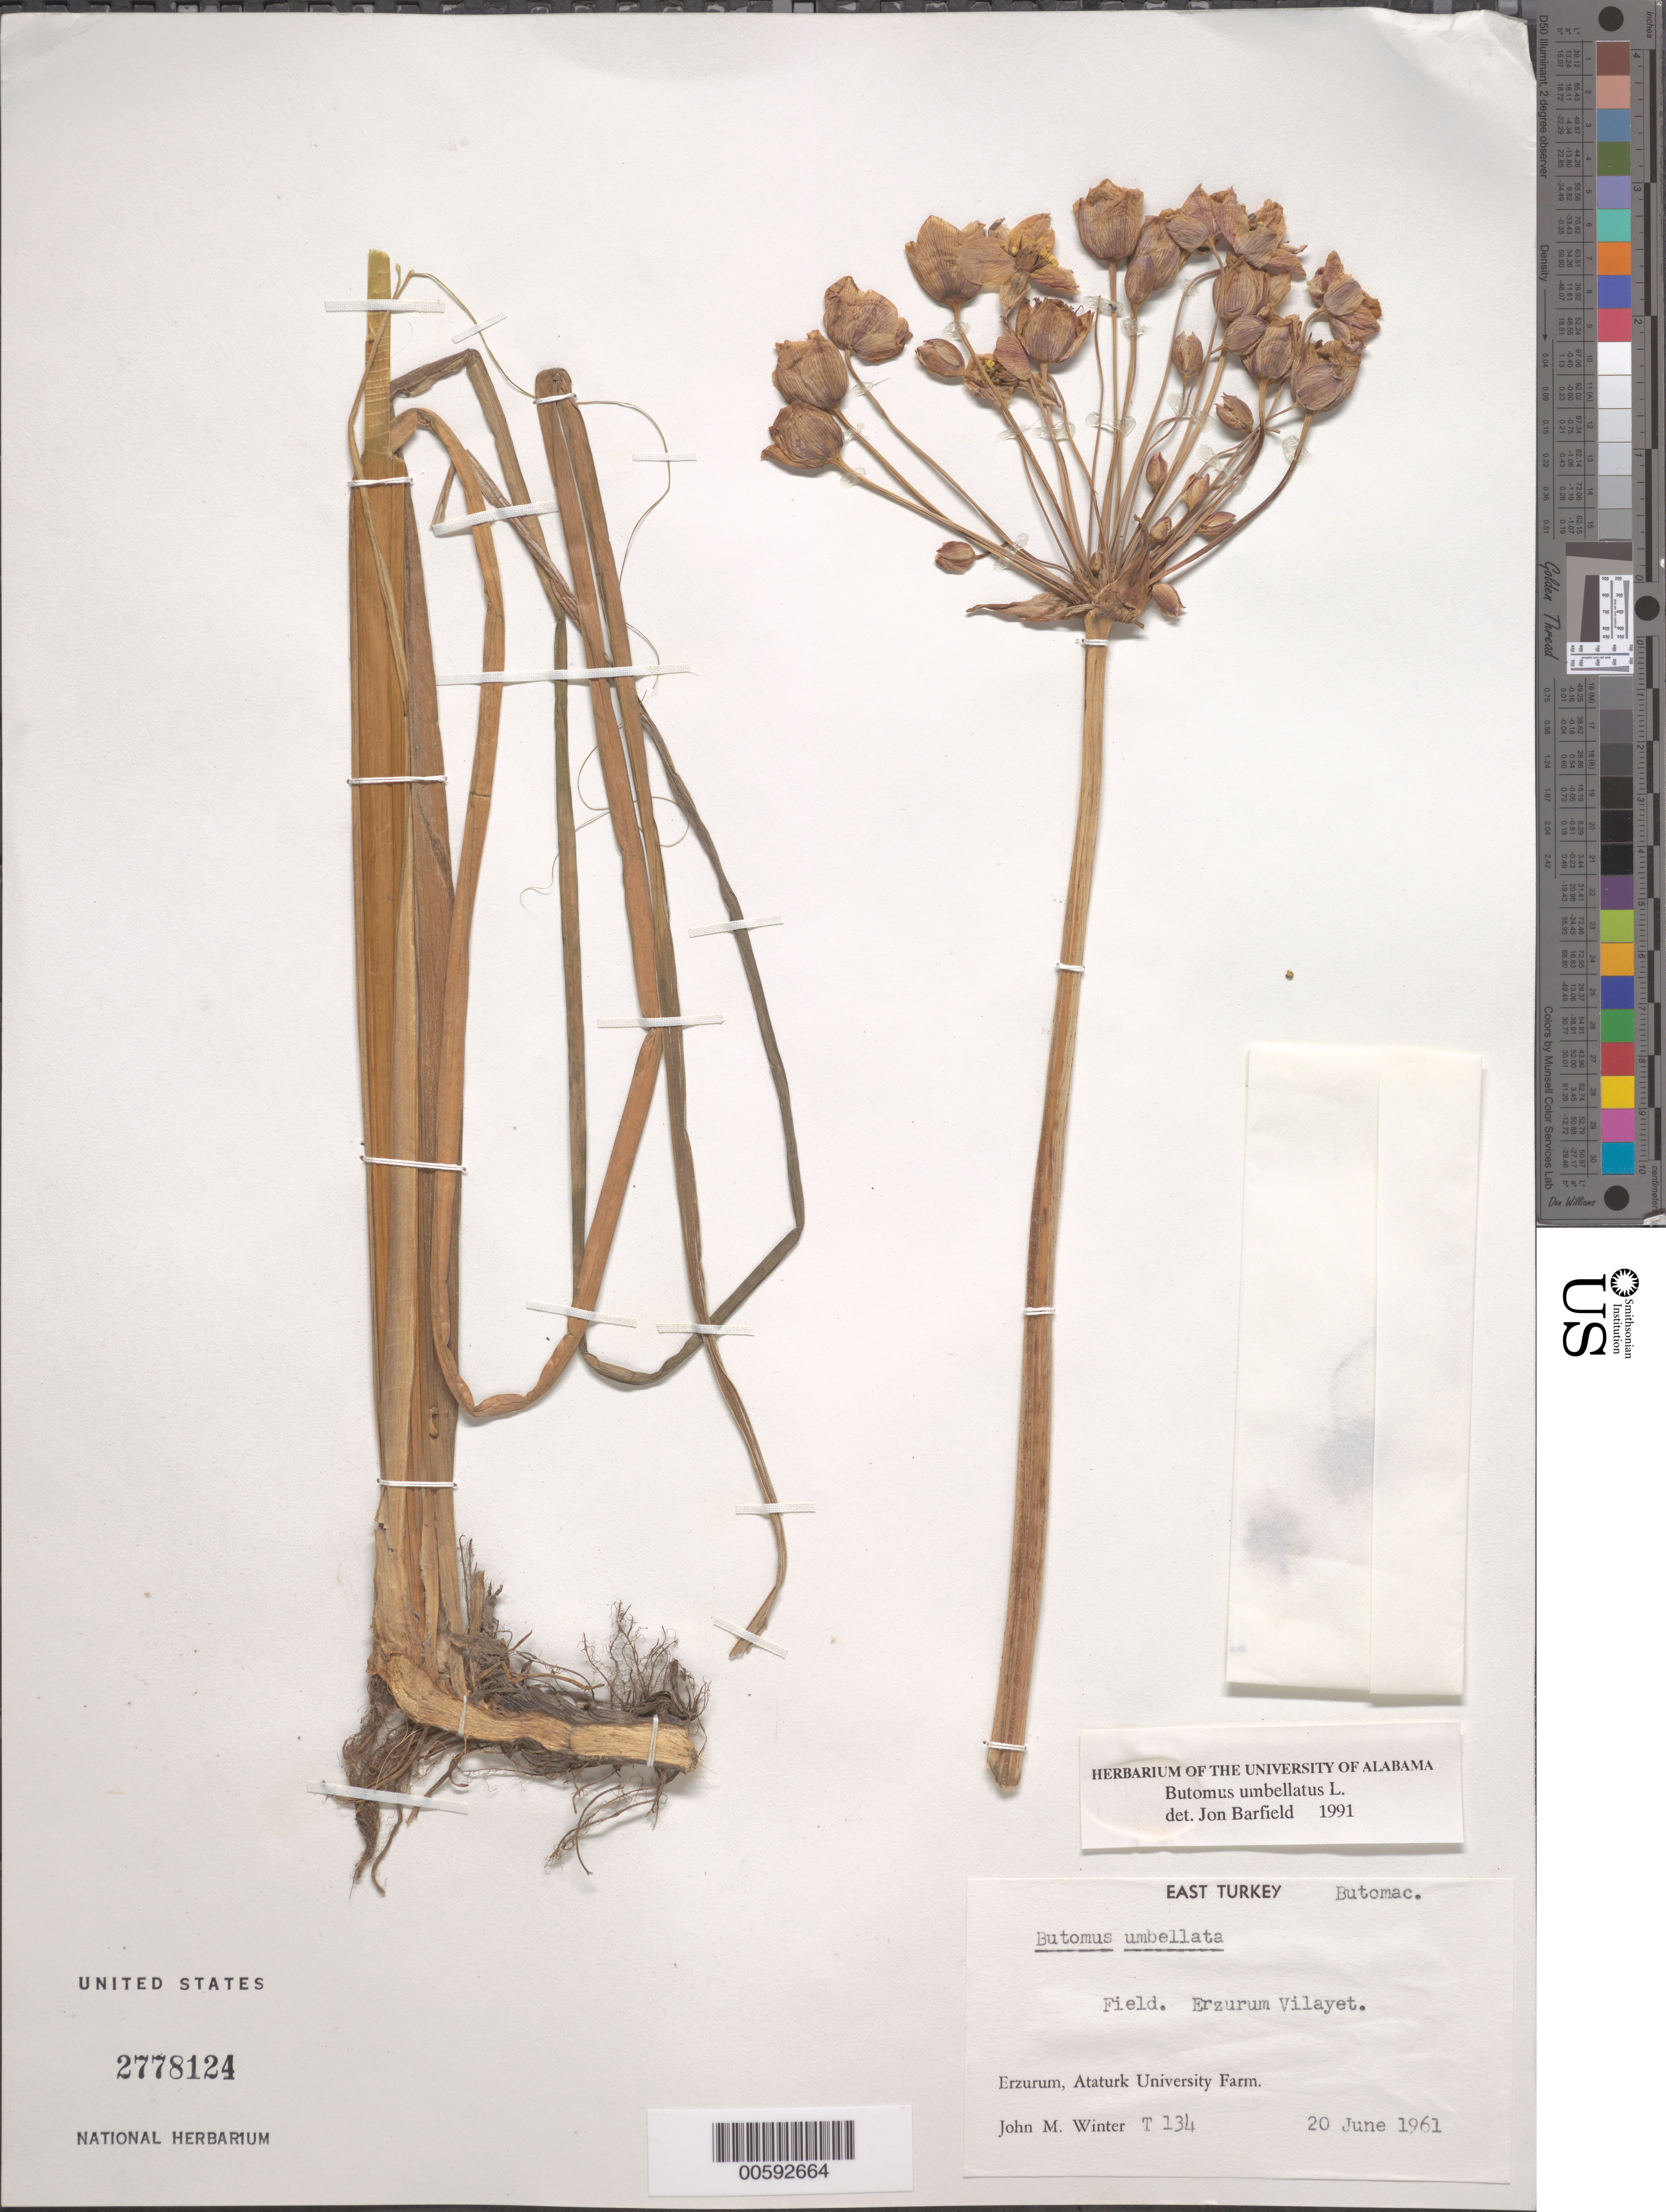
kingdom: Plantae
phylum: Tracheophyta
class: Liliopsida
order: Alismatales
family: Butomaceae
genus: Butomus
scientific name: Butomus umbellatus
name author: L.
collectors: J. M. Winter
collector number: T134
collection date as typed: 20 Jun 1961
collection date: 1961-06-20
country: Turkey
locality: Erzurum, Ataturk University Farm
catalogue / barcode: US 2778124